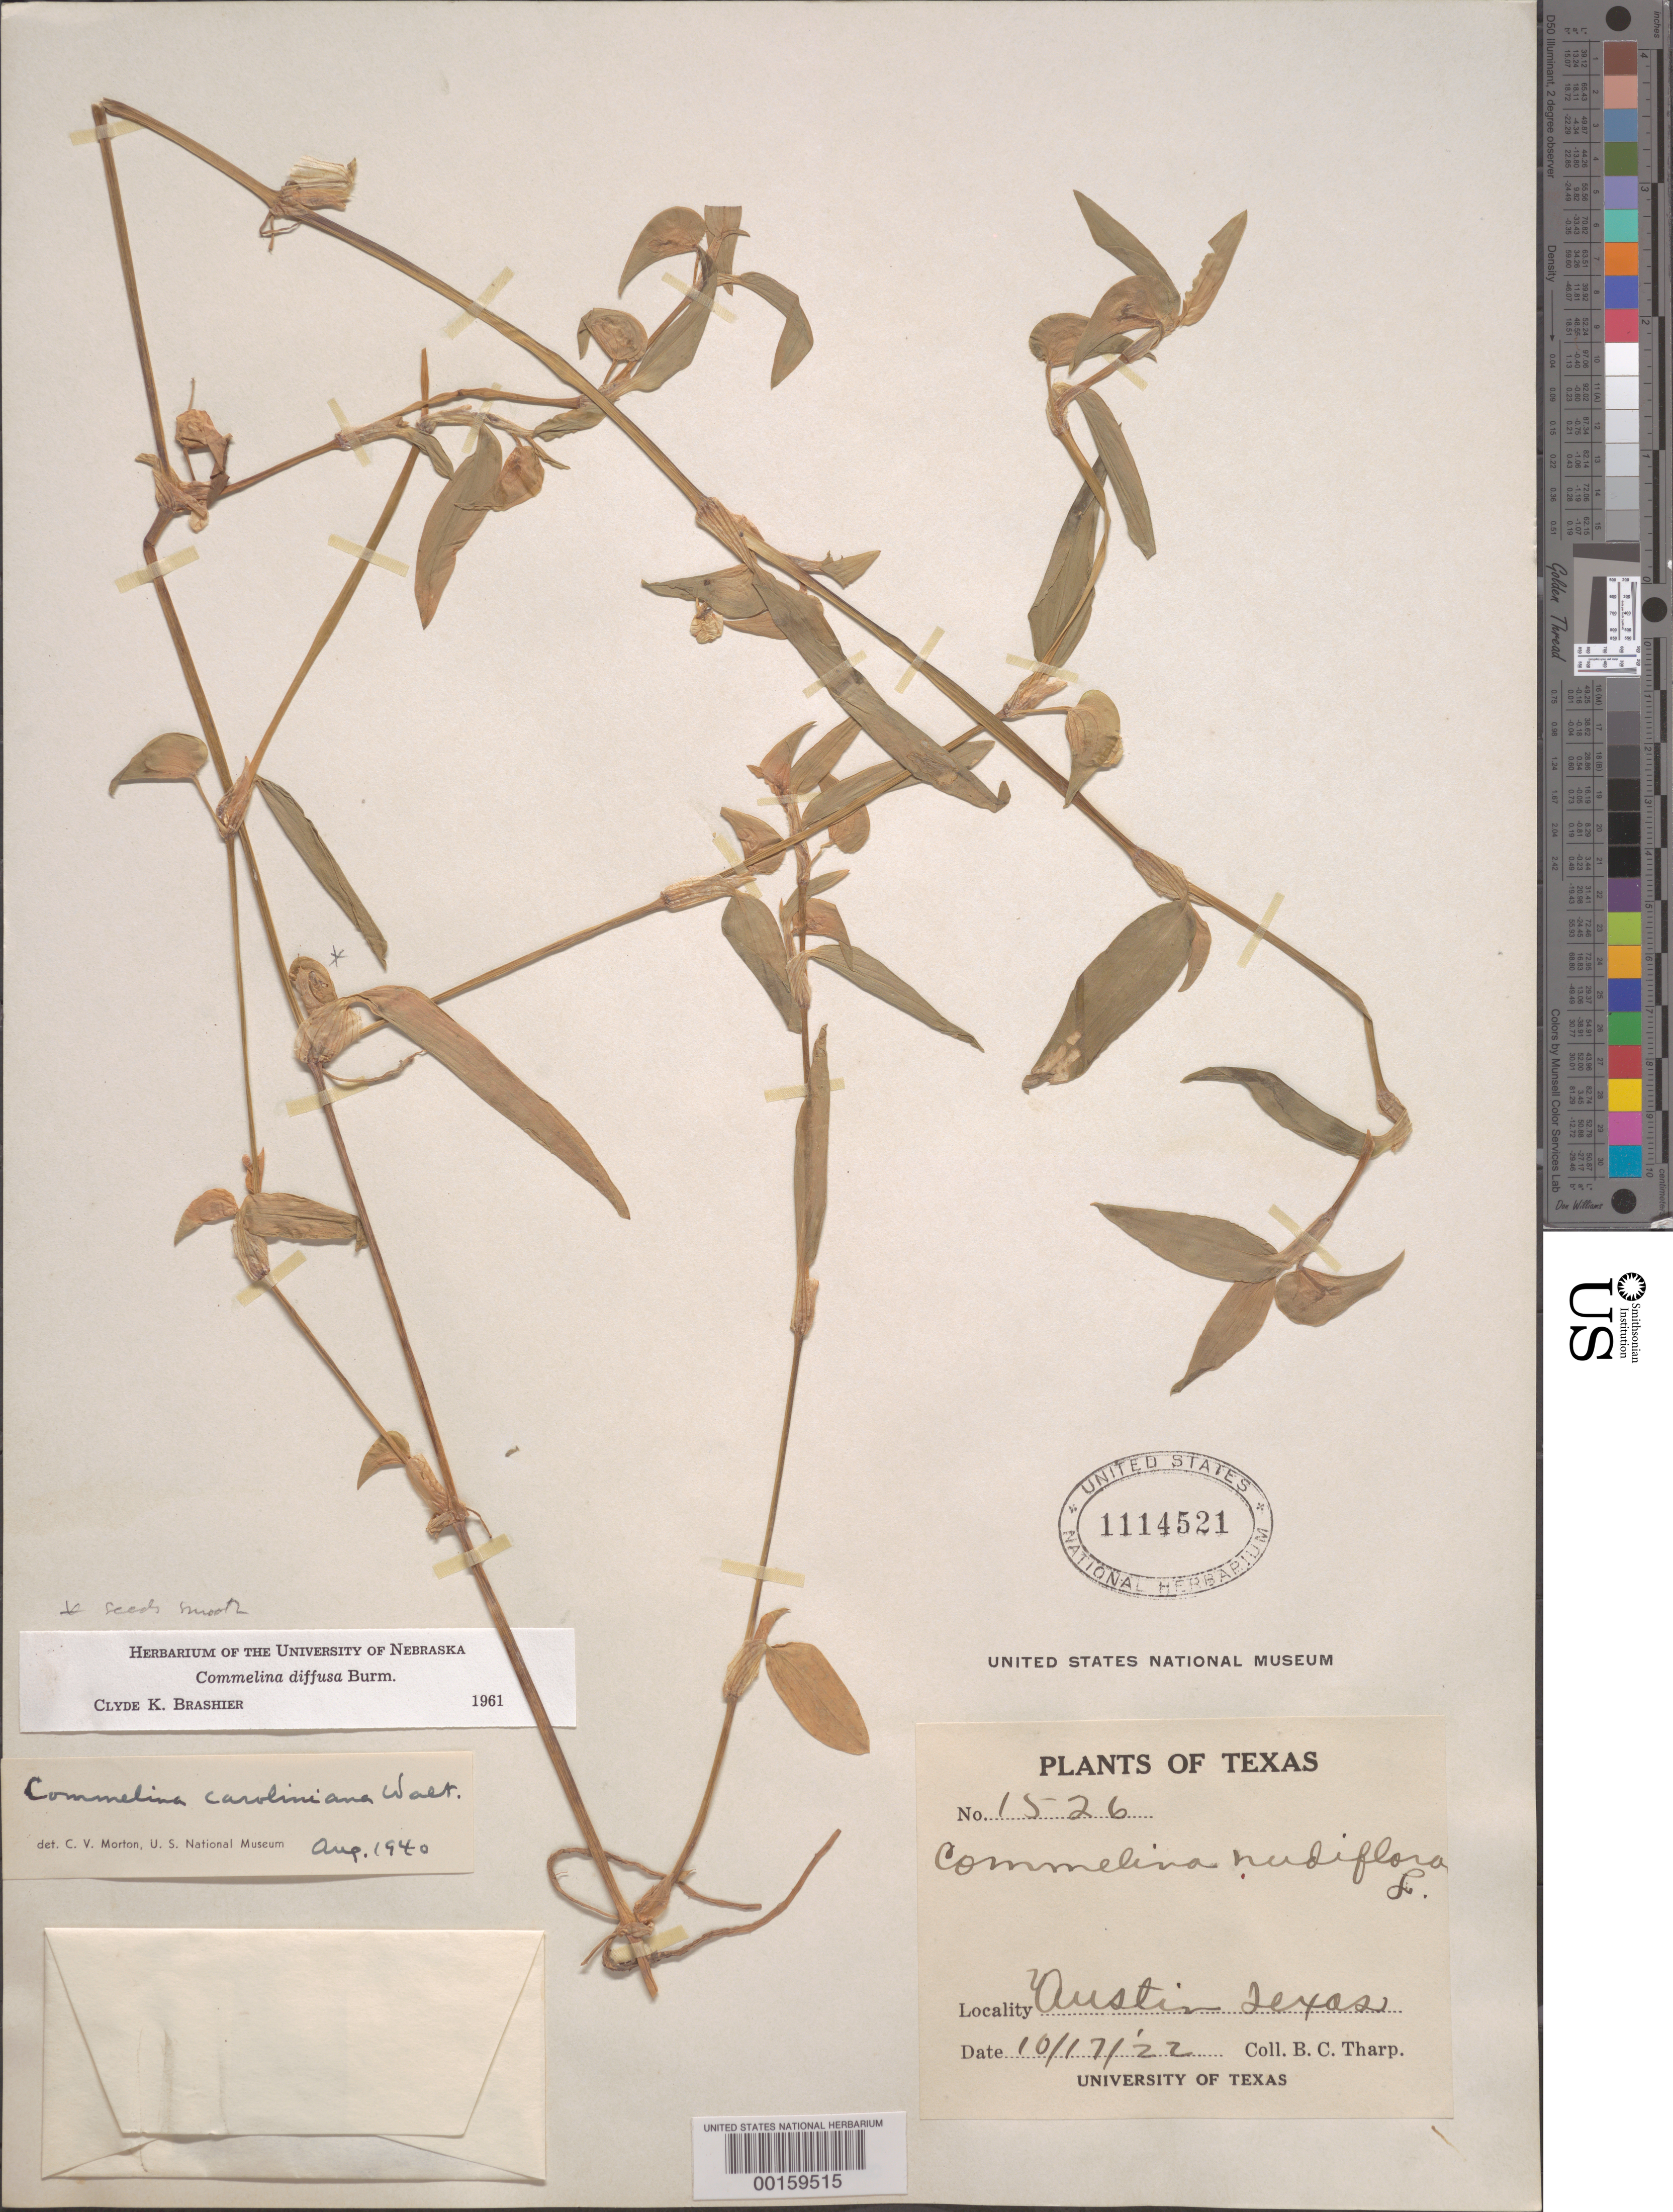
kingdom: Plantae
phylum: Tracheophyta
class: Liliopsida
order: Commelinales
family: Commelinaceae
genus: Commelina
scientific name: Commelina caroliniana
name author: Walter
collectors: B. C. Tharp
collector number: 1526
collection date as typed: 17 Oct 1922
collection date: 1922-10-17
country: United States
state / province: Texas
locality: Austin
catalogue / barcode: US 1114521